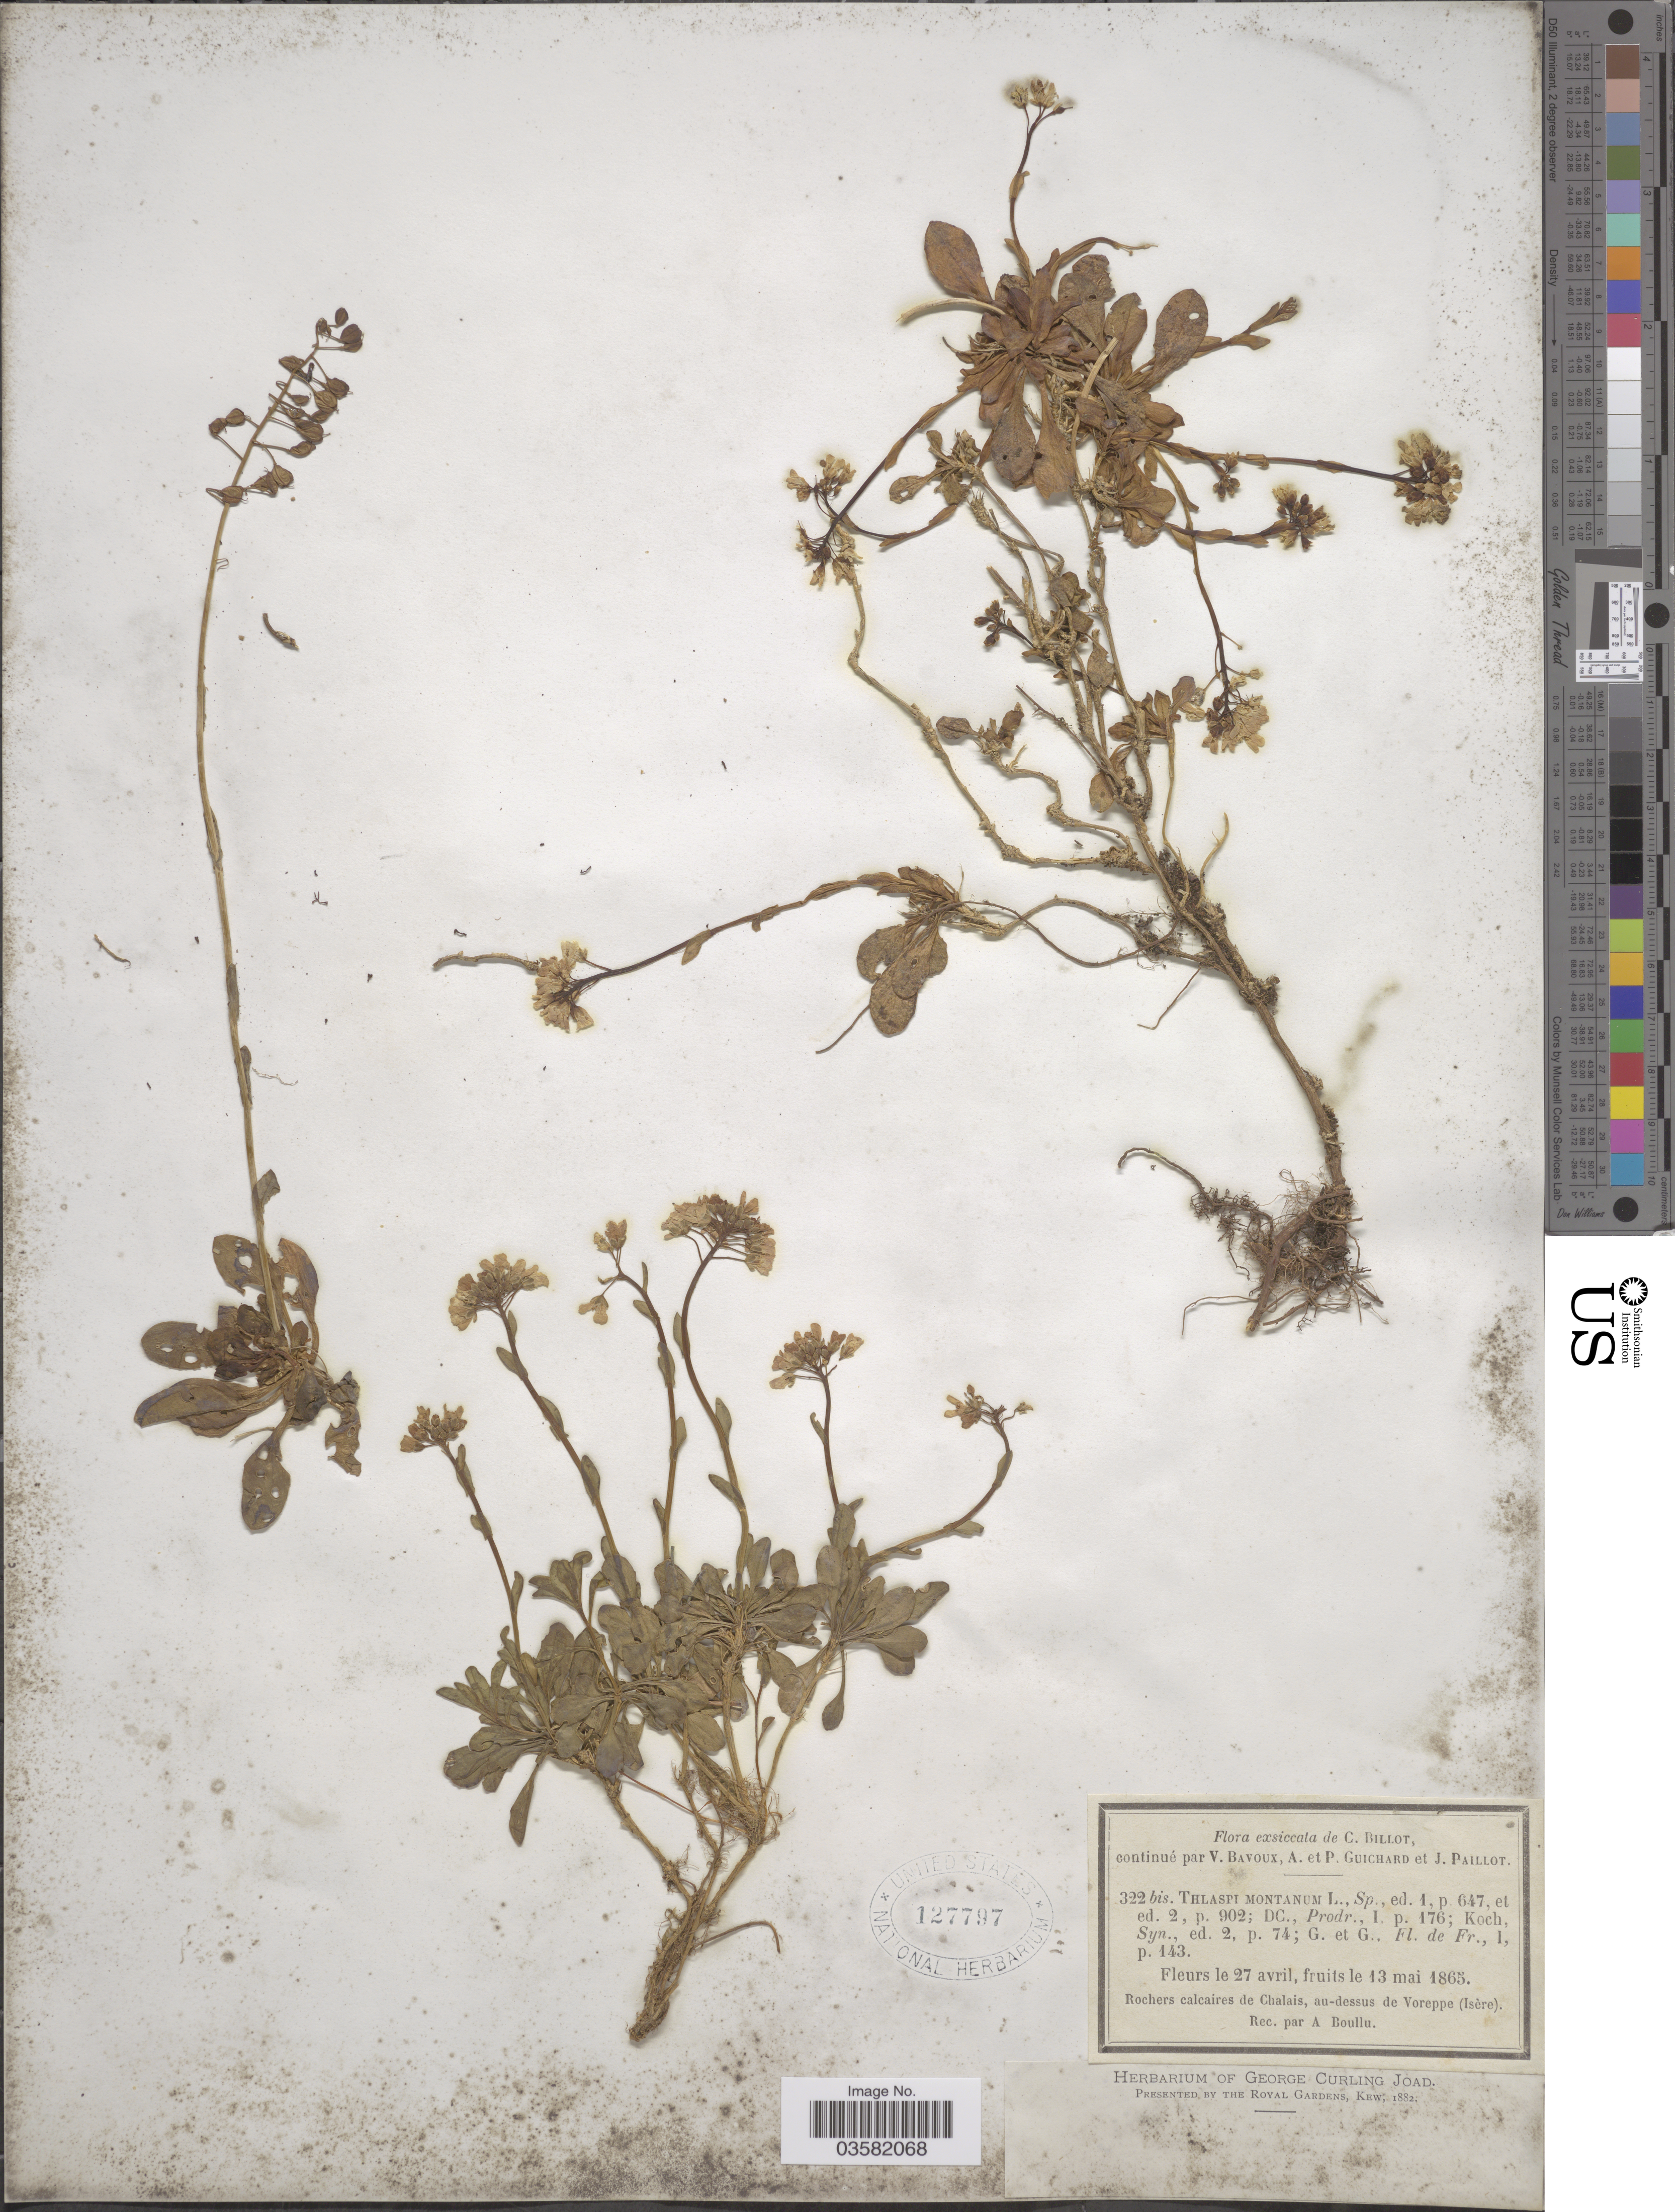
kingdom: Plantae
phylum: Tracheophyta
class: Magnoliopsida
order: Brassicales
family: Brassicaceae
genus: Thlaspi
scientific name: Thlaspi montanum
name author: L.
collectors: A. Boullu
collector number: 322bis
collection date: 1865-04-27/1865-05-13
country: France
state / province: Auvergne-Rhône-Alpes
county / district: Isère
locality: Rochers calcaires de Chalais, au-dessus de Voreppe (Isère).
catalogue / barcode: US 127797